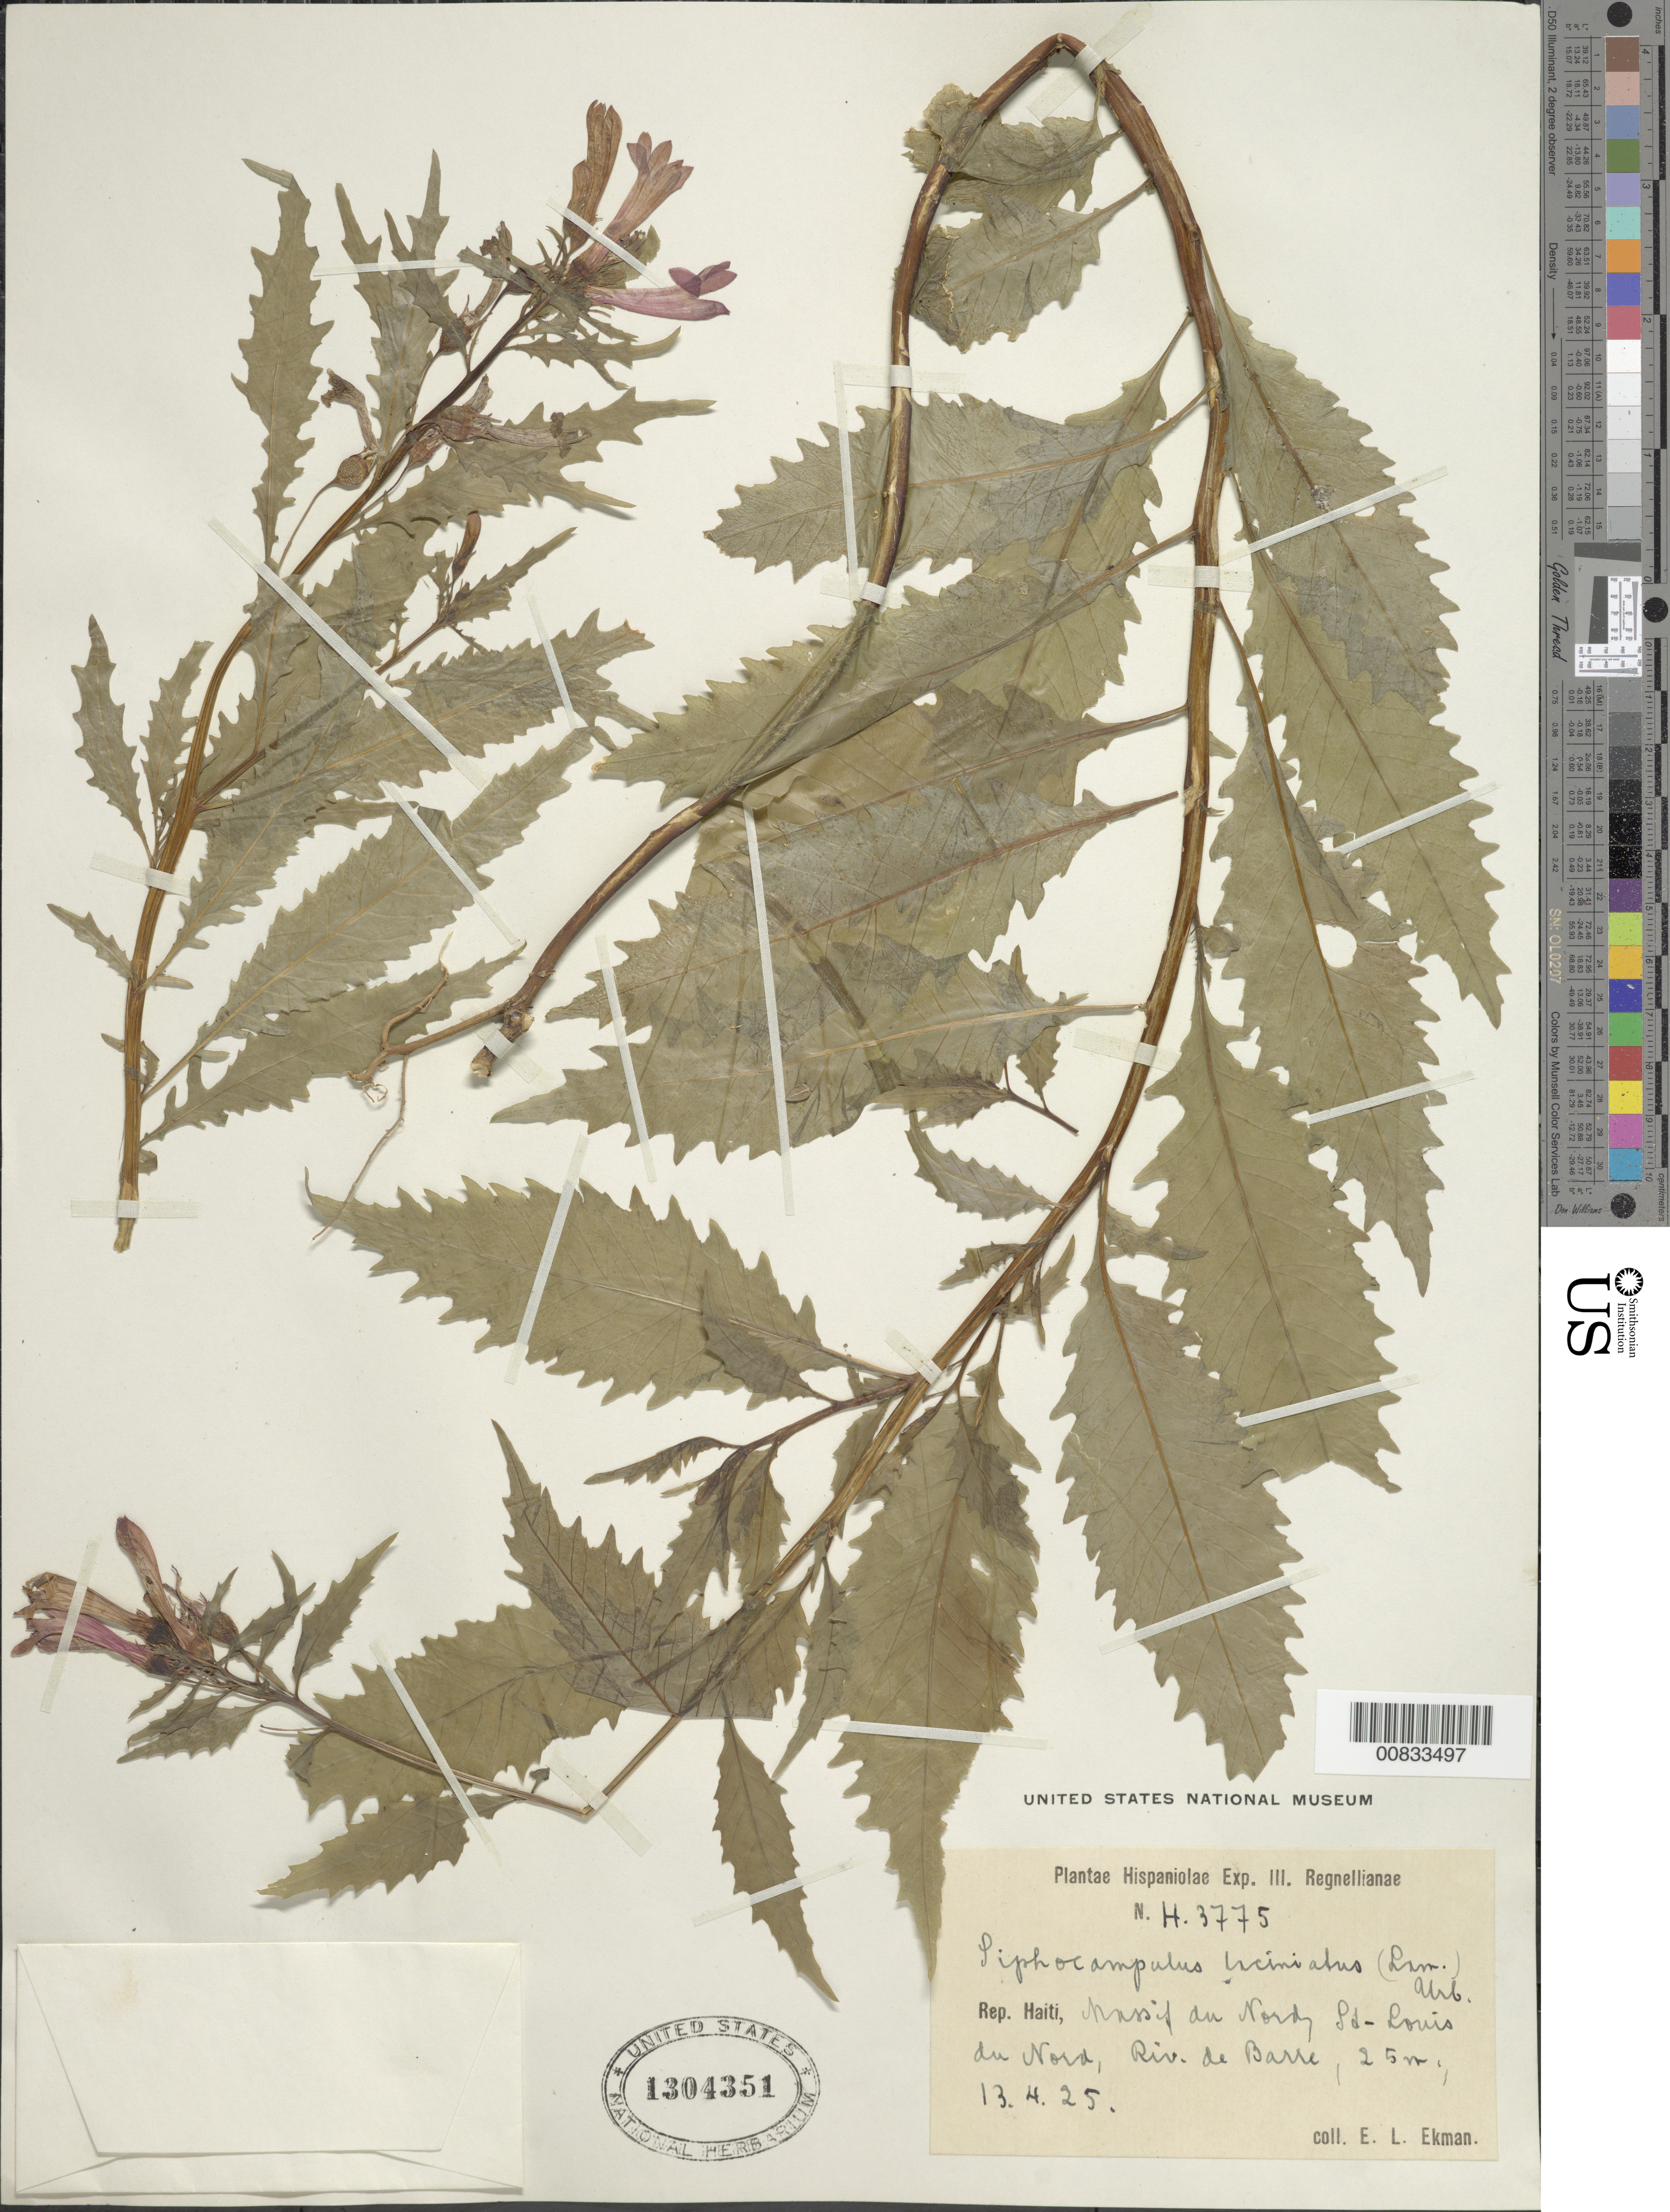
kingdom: Plantae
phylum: Tracheophyta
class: Magnoliopsida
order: Asterales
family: Campanulaceae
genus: Siphocampylus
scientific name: Siphocampylus laciniatus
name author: Urb.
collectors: E. L. Ekman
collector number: H 3775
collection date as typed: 13 Apr 1925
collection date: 1925-04-13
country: Haiti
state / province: Nord-Ouest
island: Hispaniola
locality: Massif du Nord, St. Louis du Nord, Riv. De Barre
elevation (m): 25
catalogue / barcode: US 1304351